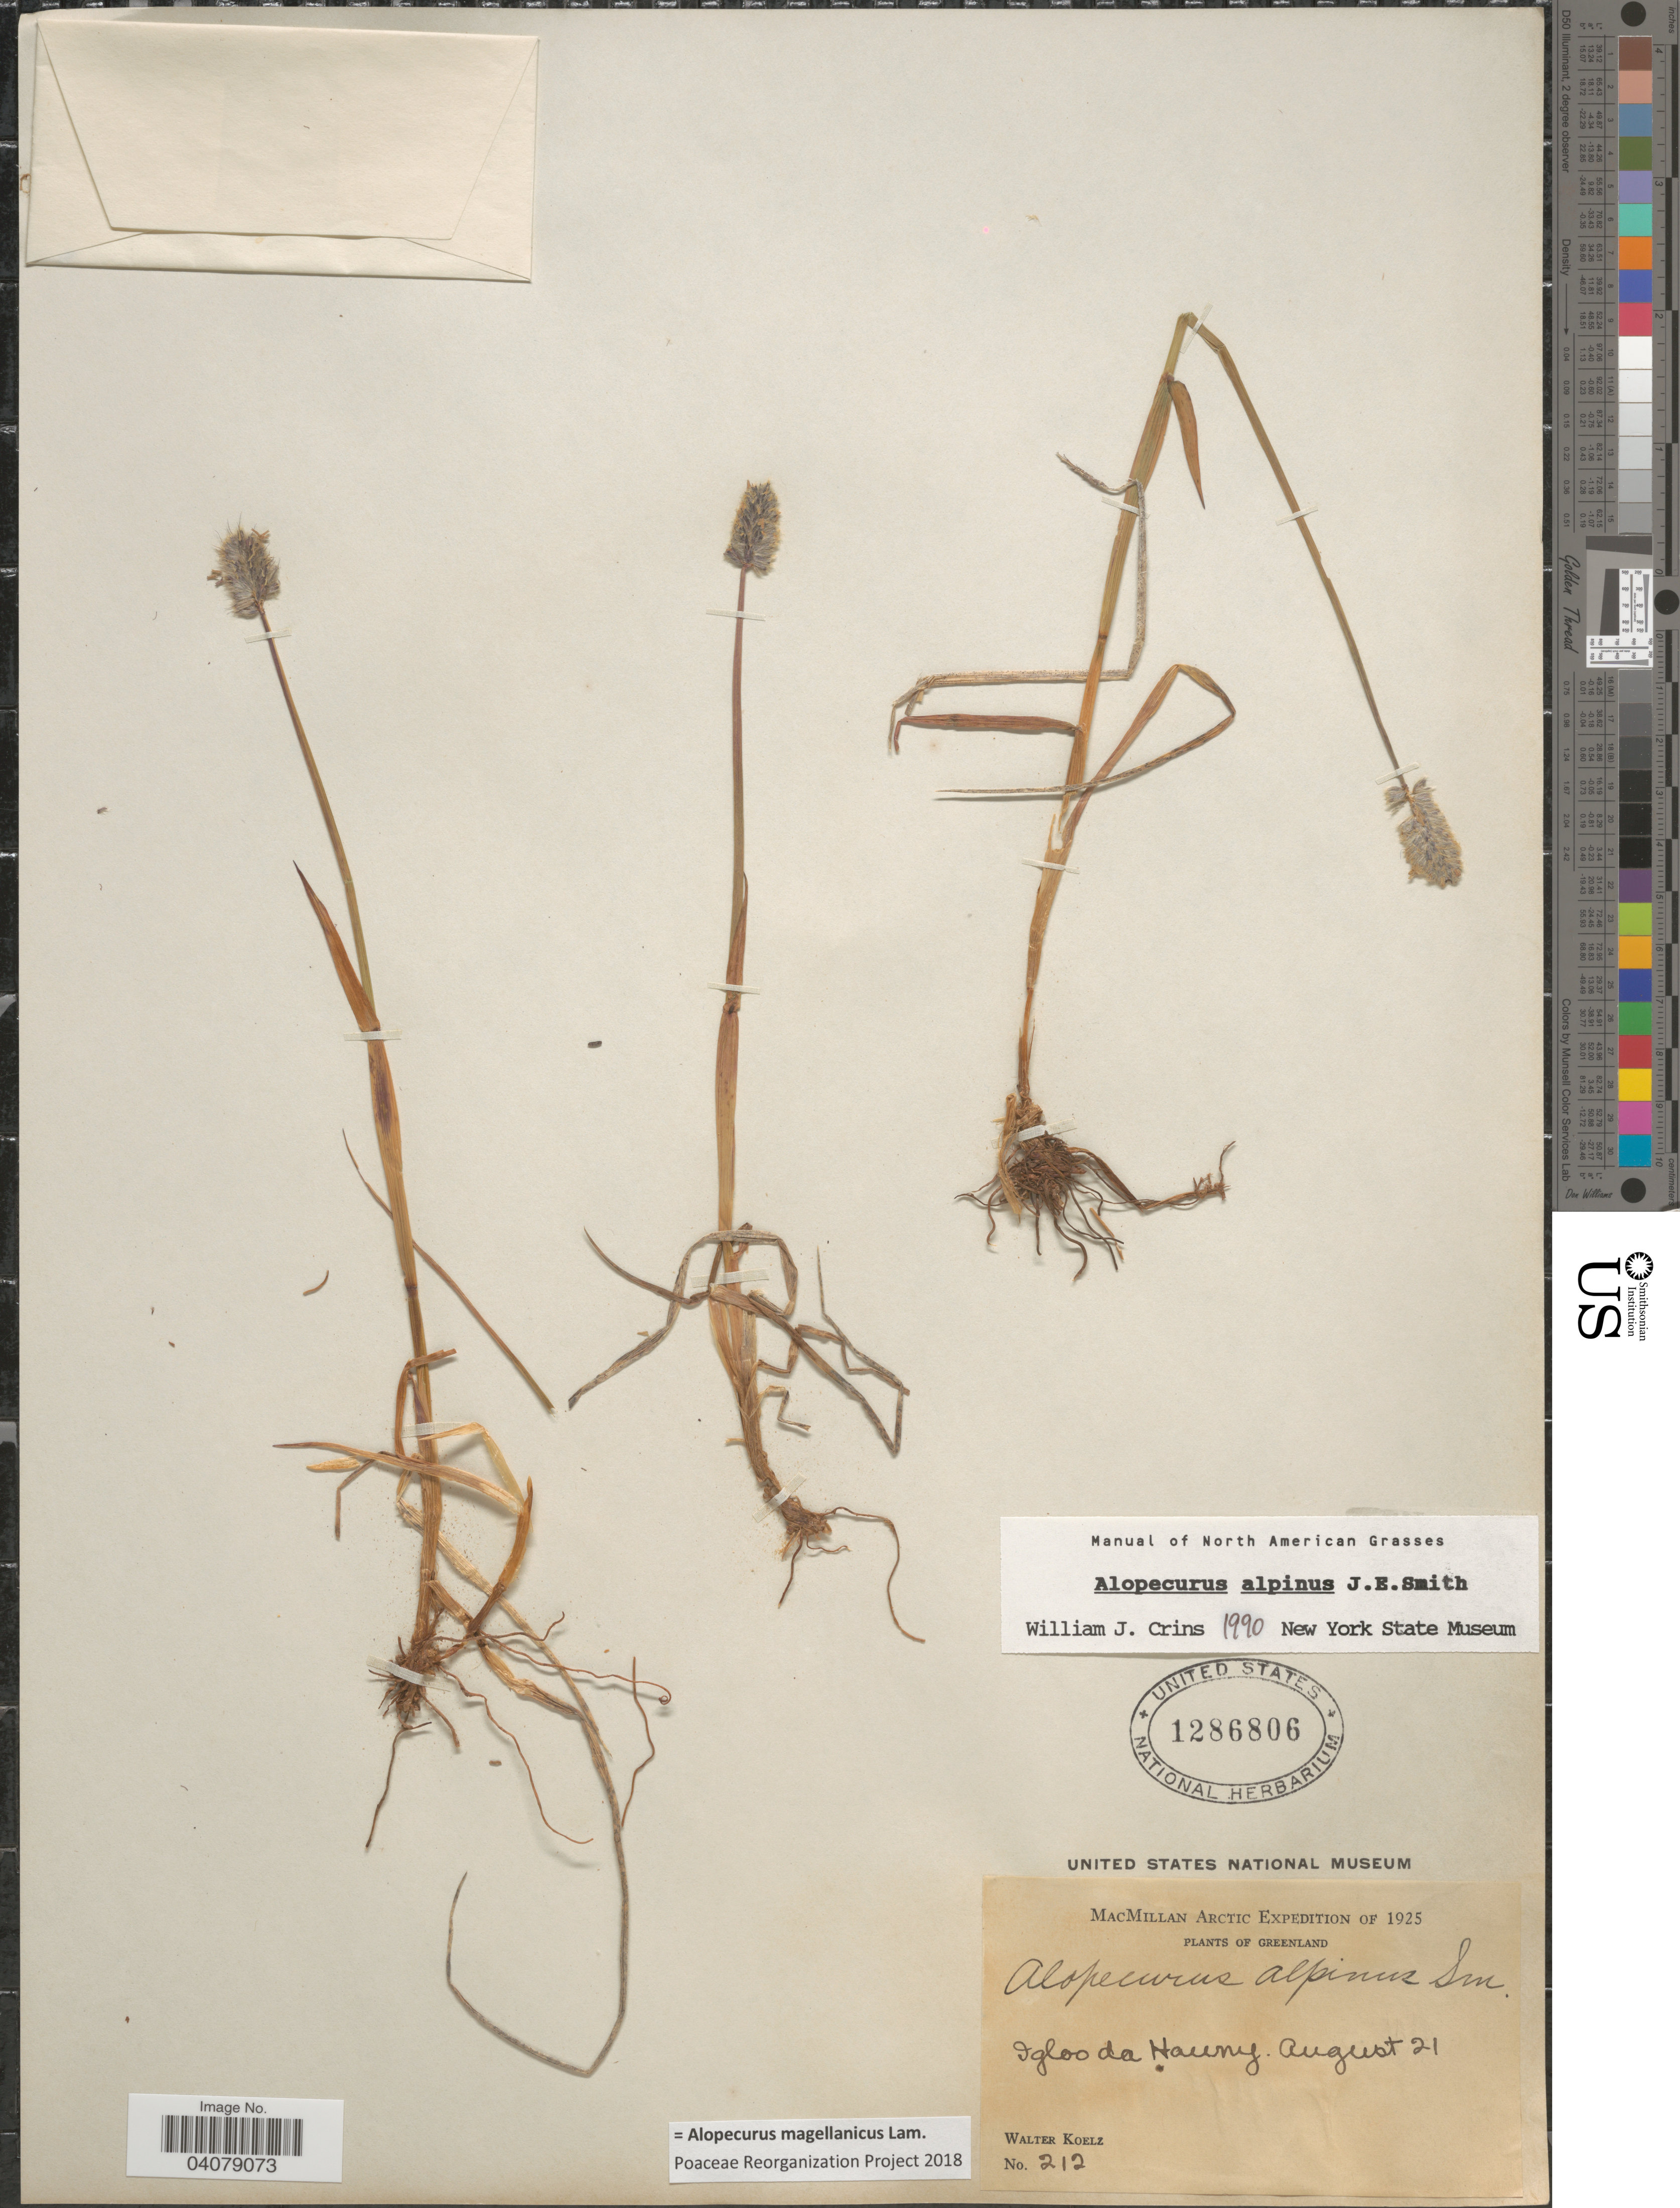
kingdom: Plantae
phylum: Tracheophyta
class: Liliopsida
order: Poales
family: Poaceae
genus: Alopecurus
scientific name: Alopecurus magellanicus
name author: Lam.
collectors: W. Koelz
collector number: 212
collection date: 1925-08-21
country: Greenland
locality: MacMillan Arctic Expedition of 1925. Igloo da Hauny.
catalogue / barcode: US 1286806